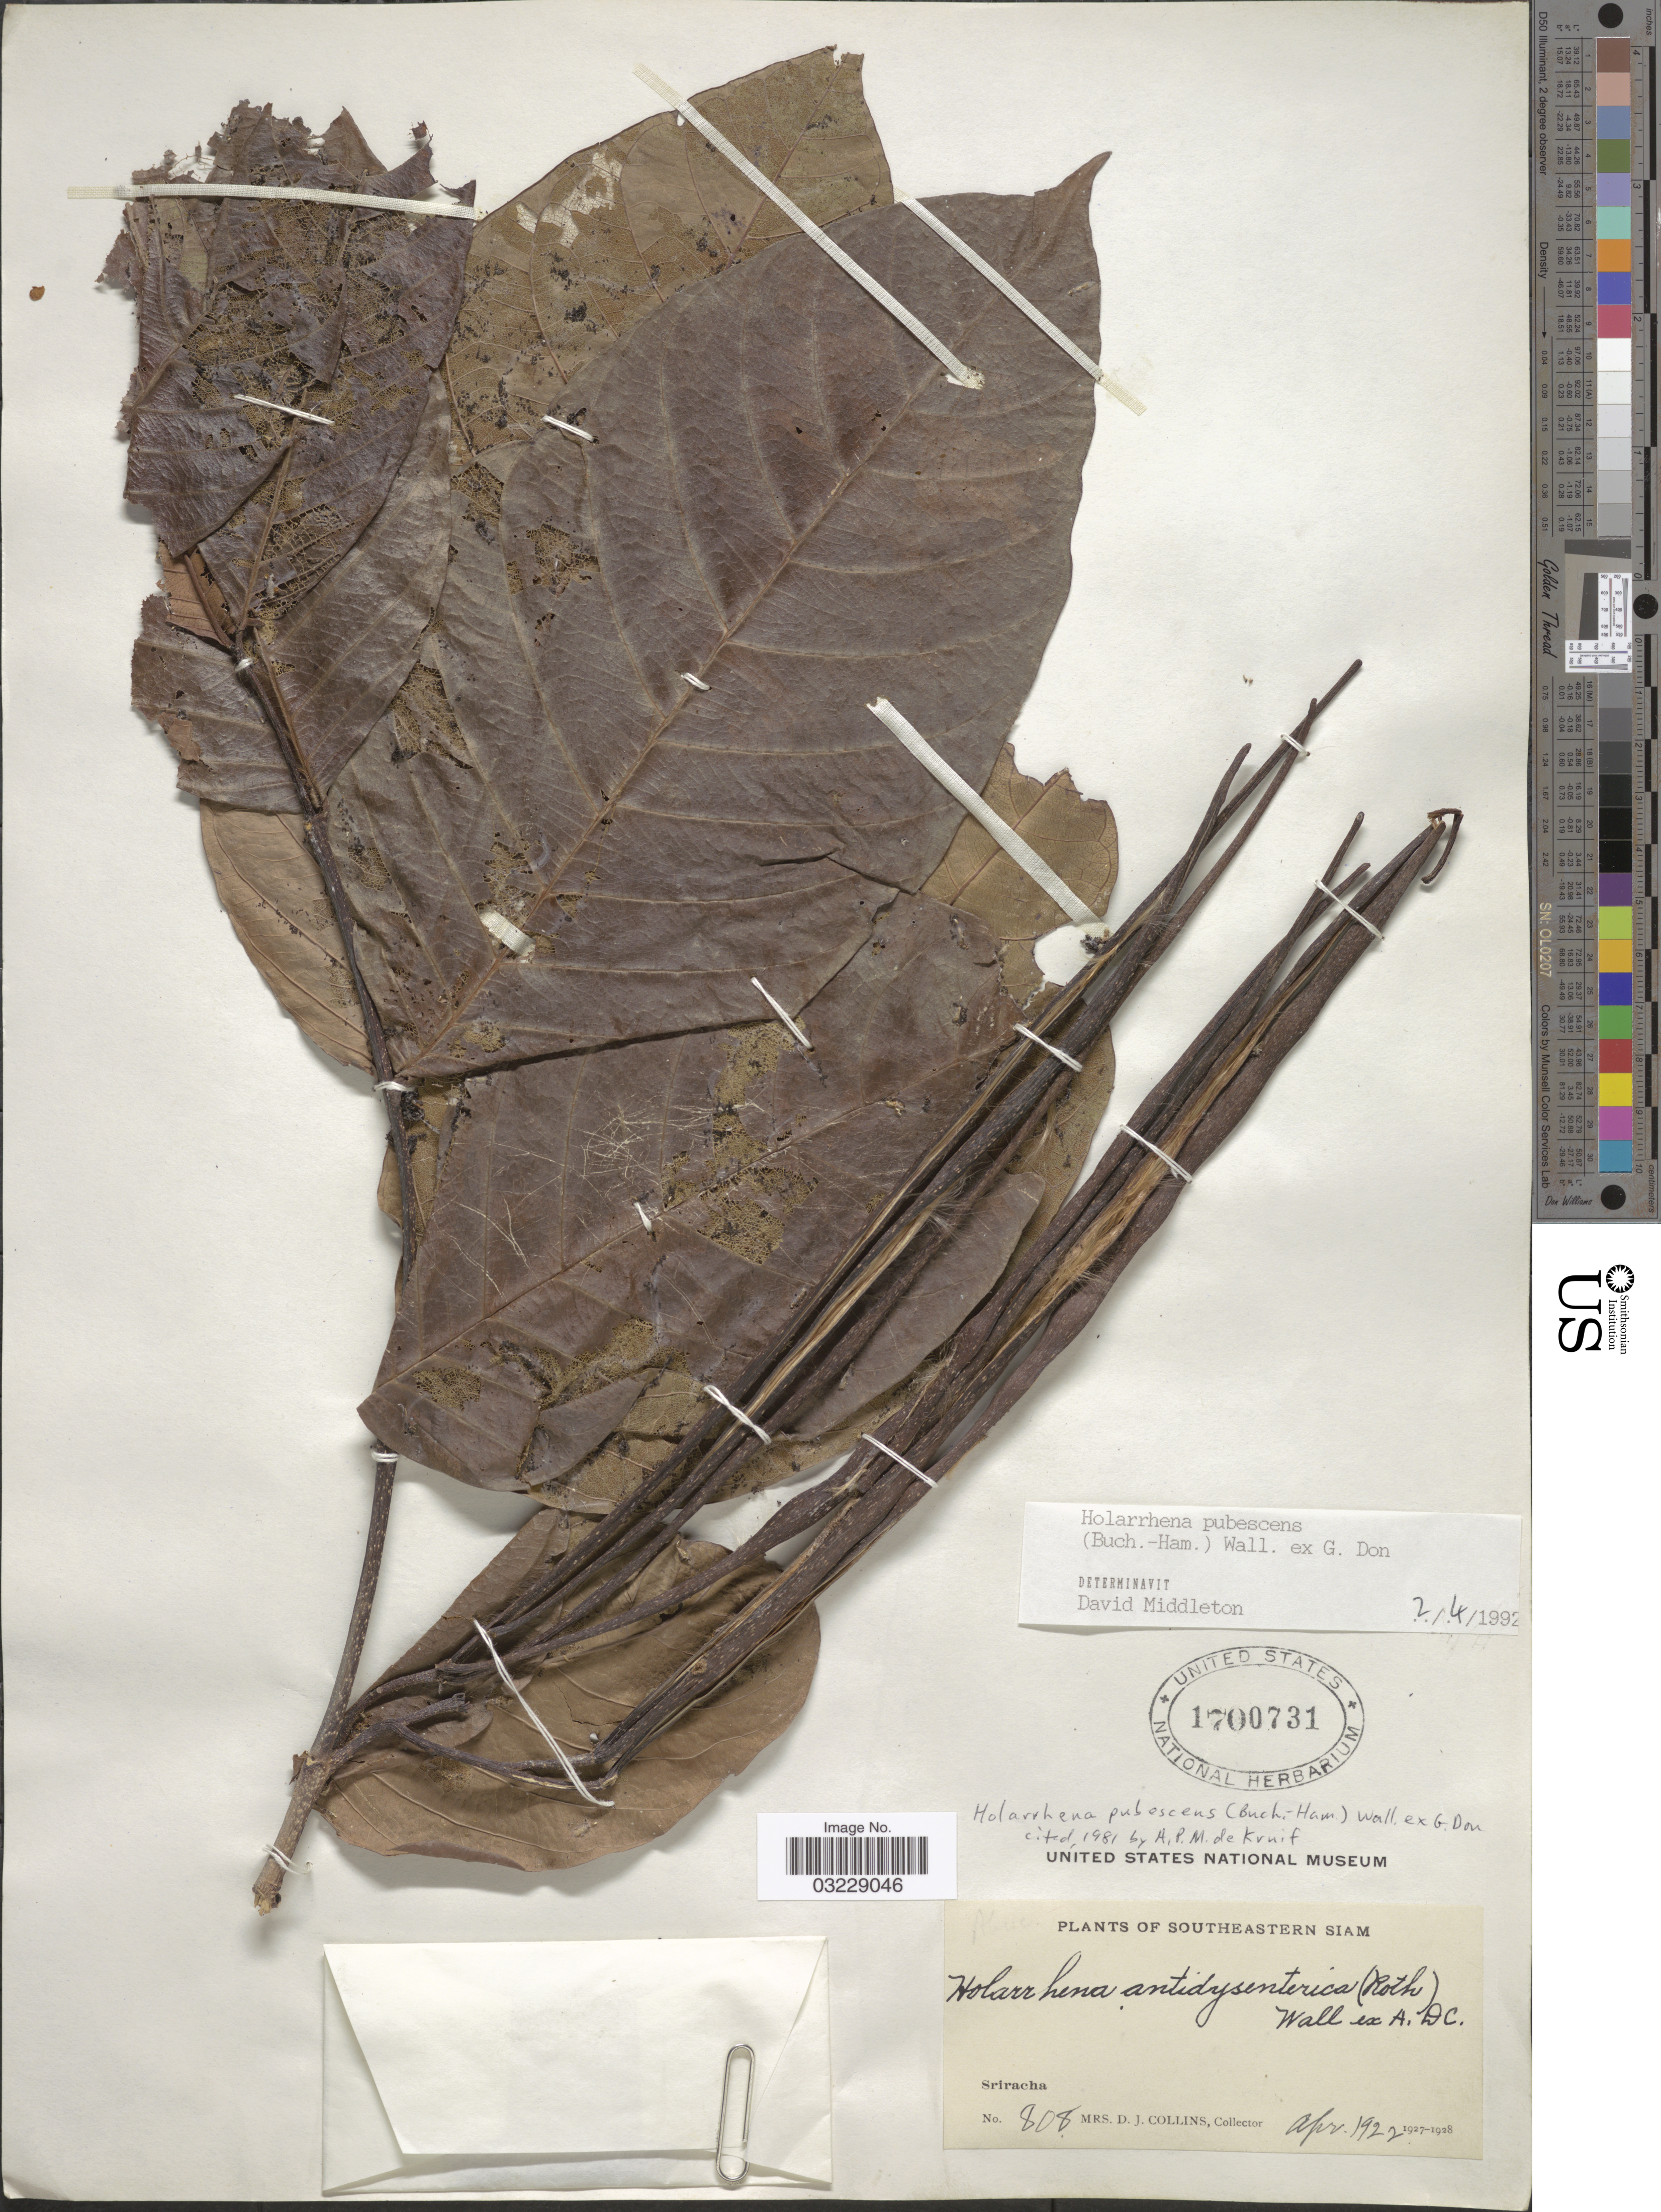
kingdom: Plantae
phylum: Tracheophyta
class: Magnoliopsida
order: Gentianales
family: Apocynaceae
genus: Holarrhena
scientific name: Holarrhena pubescens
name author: (Buch.-Ham.) Wall. ex G. Don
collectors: Mrs. D. J. Collins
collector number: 808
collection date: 1922-04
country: Thailand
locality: Southeastern Siam. Sriracha.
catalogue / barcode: US 1700731